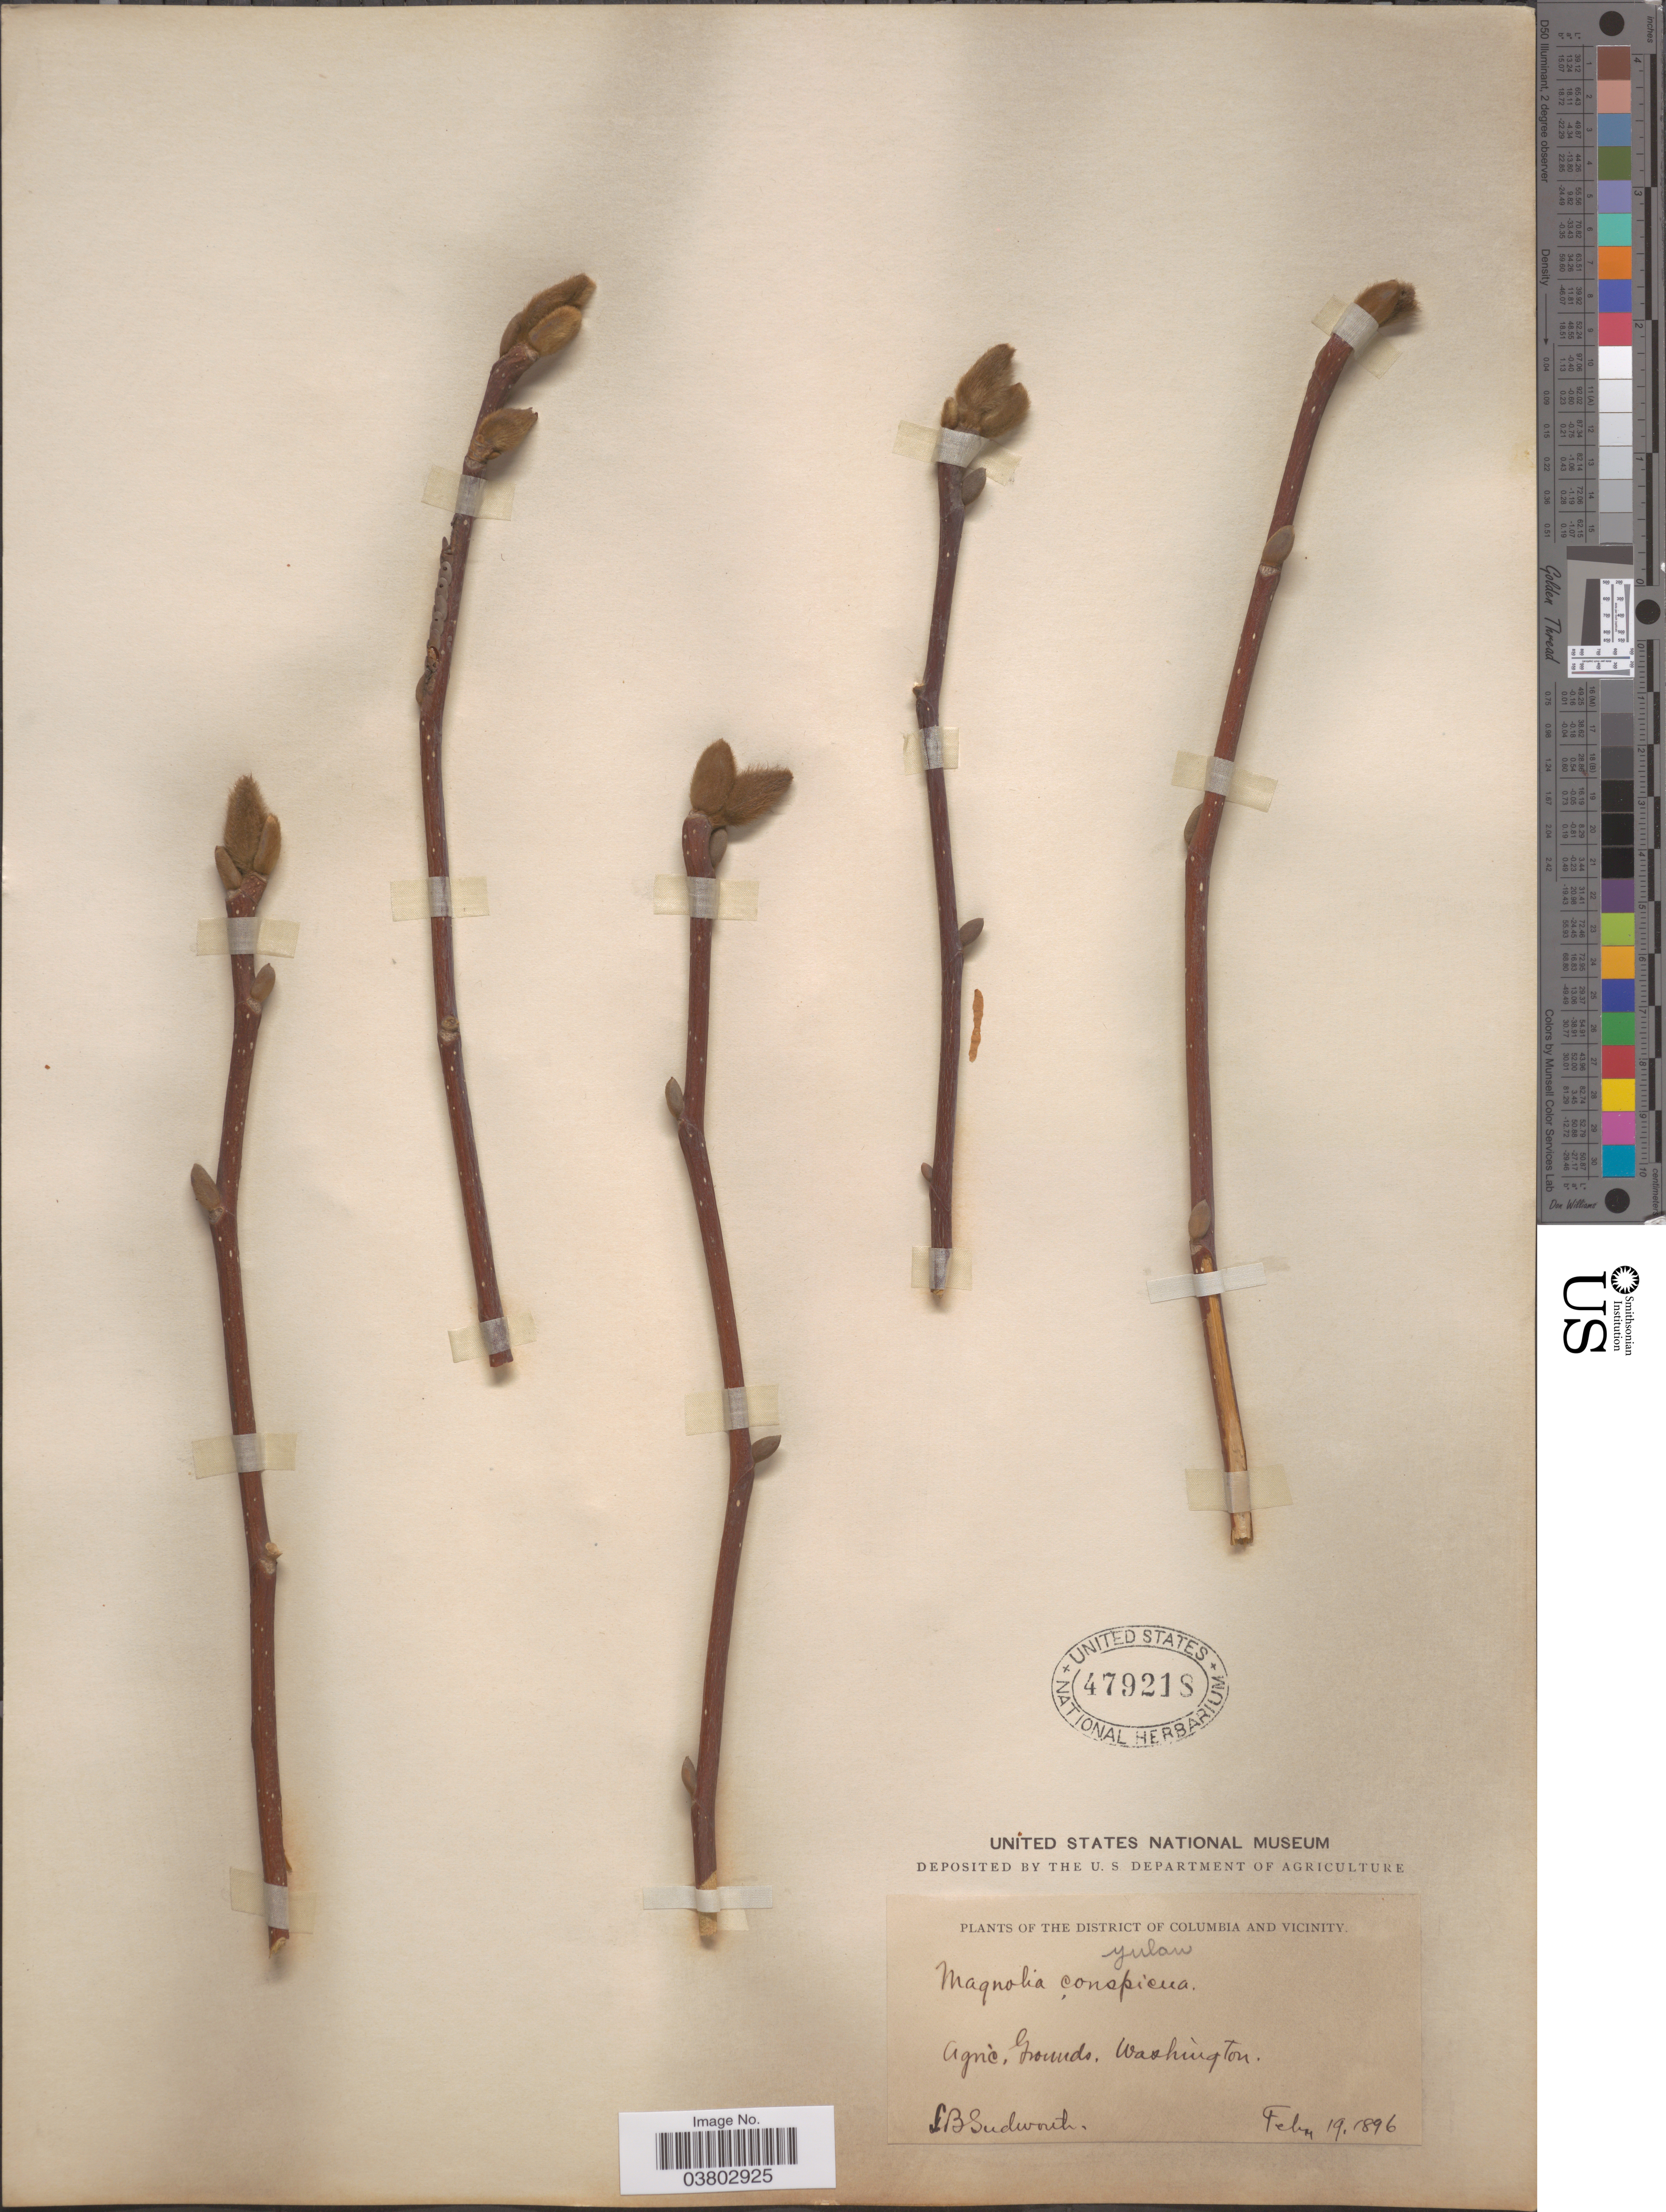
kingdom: Plantae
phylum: Tracheophyta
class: Magnoliopsida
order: Magnoliales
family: Magnoliaceae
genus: Magnolia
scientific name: Magnolia yulan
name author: Desf.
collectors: G. B. Sudworth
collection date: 1896-02-19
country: United States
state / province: District of Columbia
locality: District of Columbia and vicinity. Agric. Grounds. Washington.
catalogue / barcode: US 479218